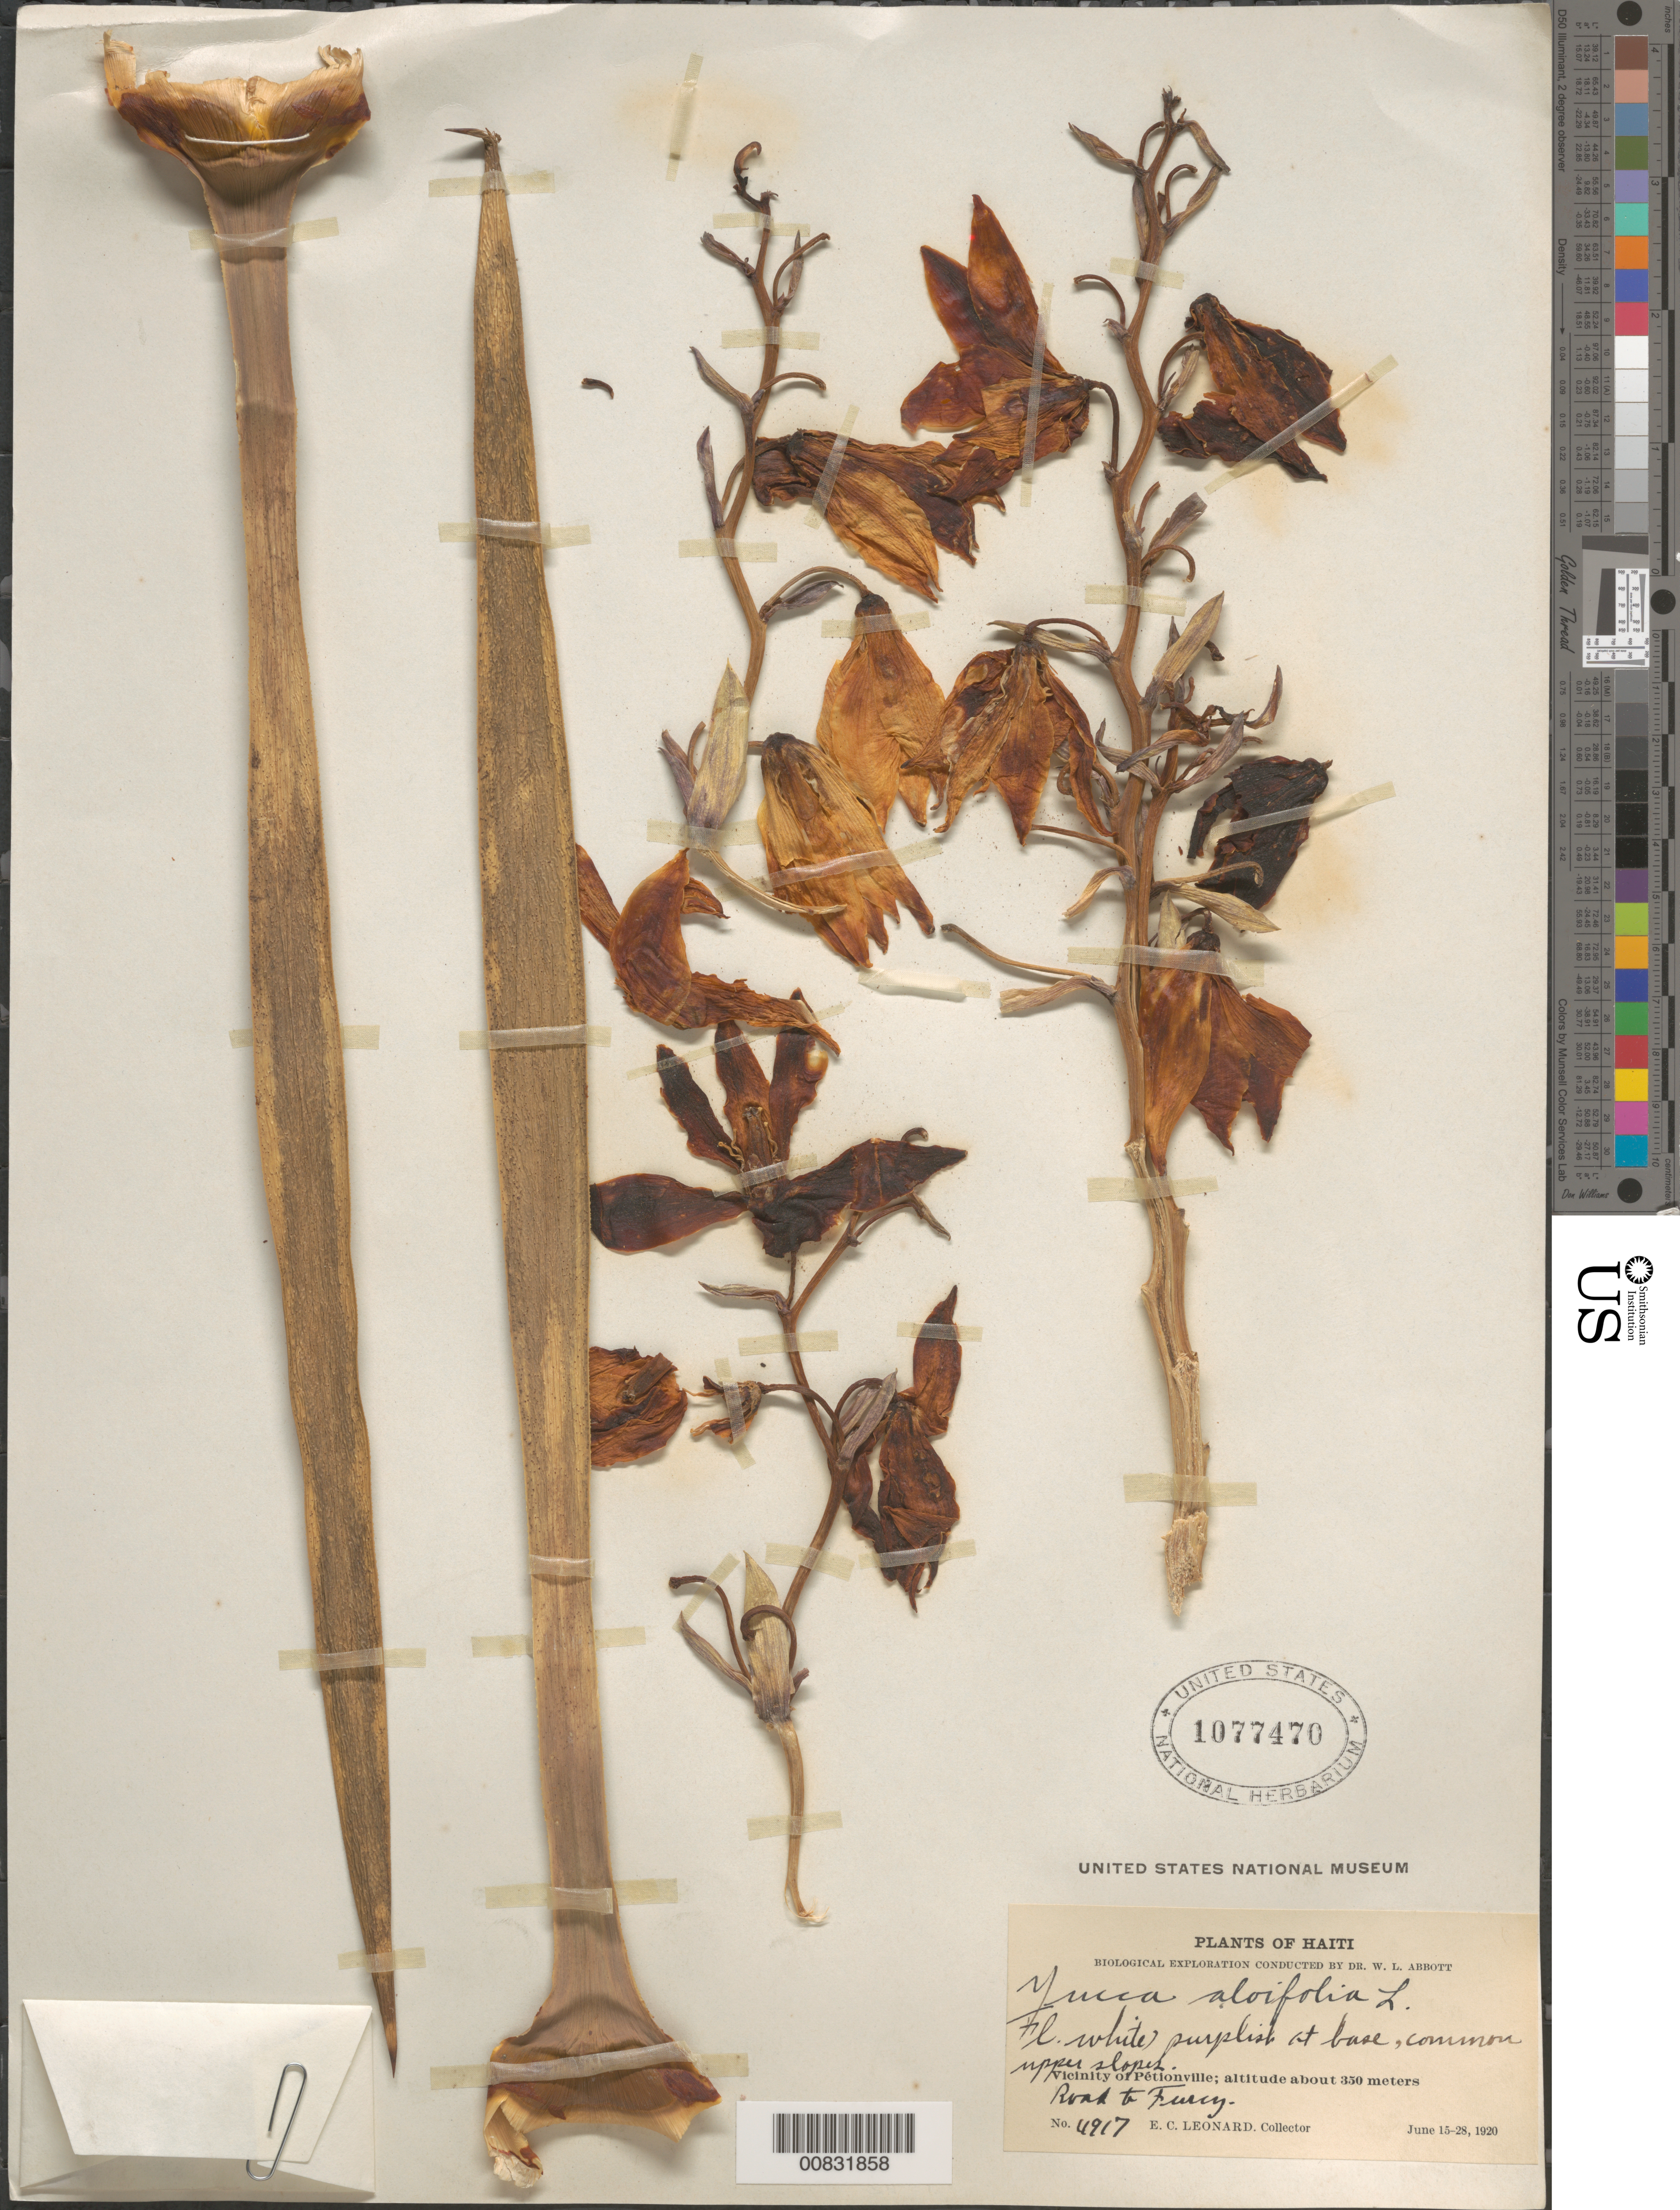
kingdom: Plantae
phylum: Tracheophyta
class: Liliopsida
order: Asparagales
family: Asparagaceae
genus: Yucca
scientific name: Yucca aloifolia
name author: L.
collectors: E. C. Leonard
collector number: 4917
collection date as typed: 15 Jun 1920 to 28 Jun 1920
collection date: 1920-06-15/1920-06-28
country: Haiti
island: Hispaniola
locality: Vicinity of Pétionville. Road to Fuercy.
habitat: Upper slopes.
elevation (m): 350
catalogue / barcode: US 1077470